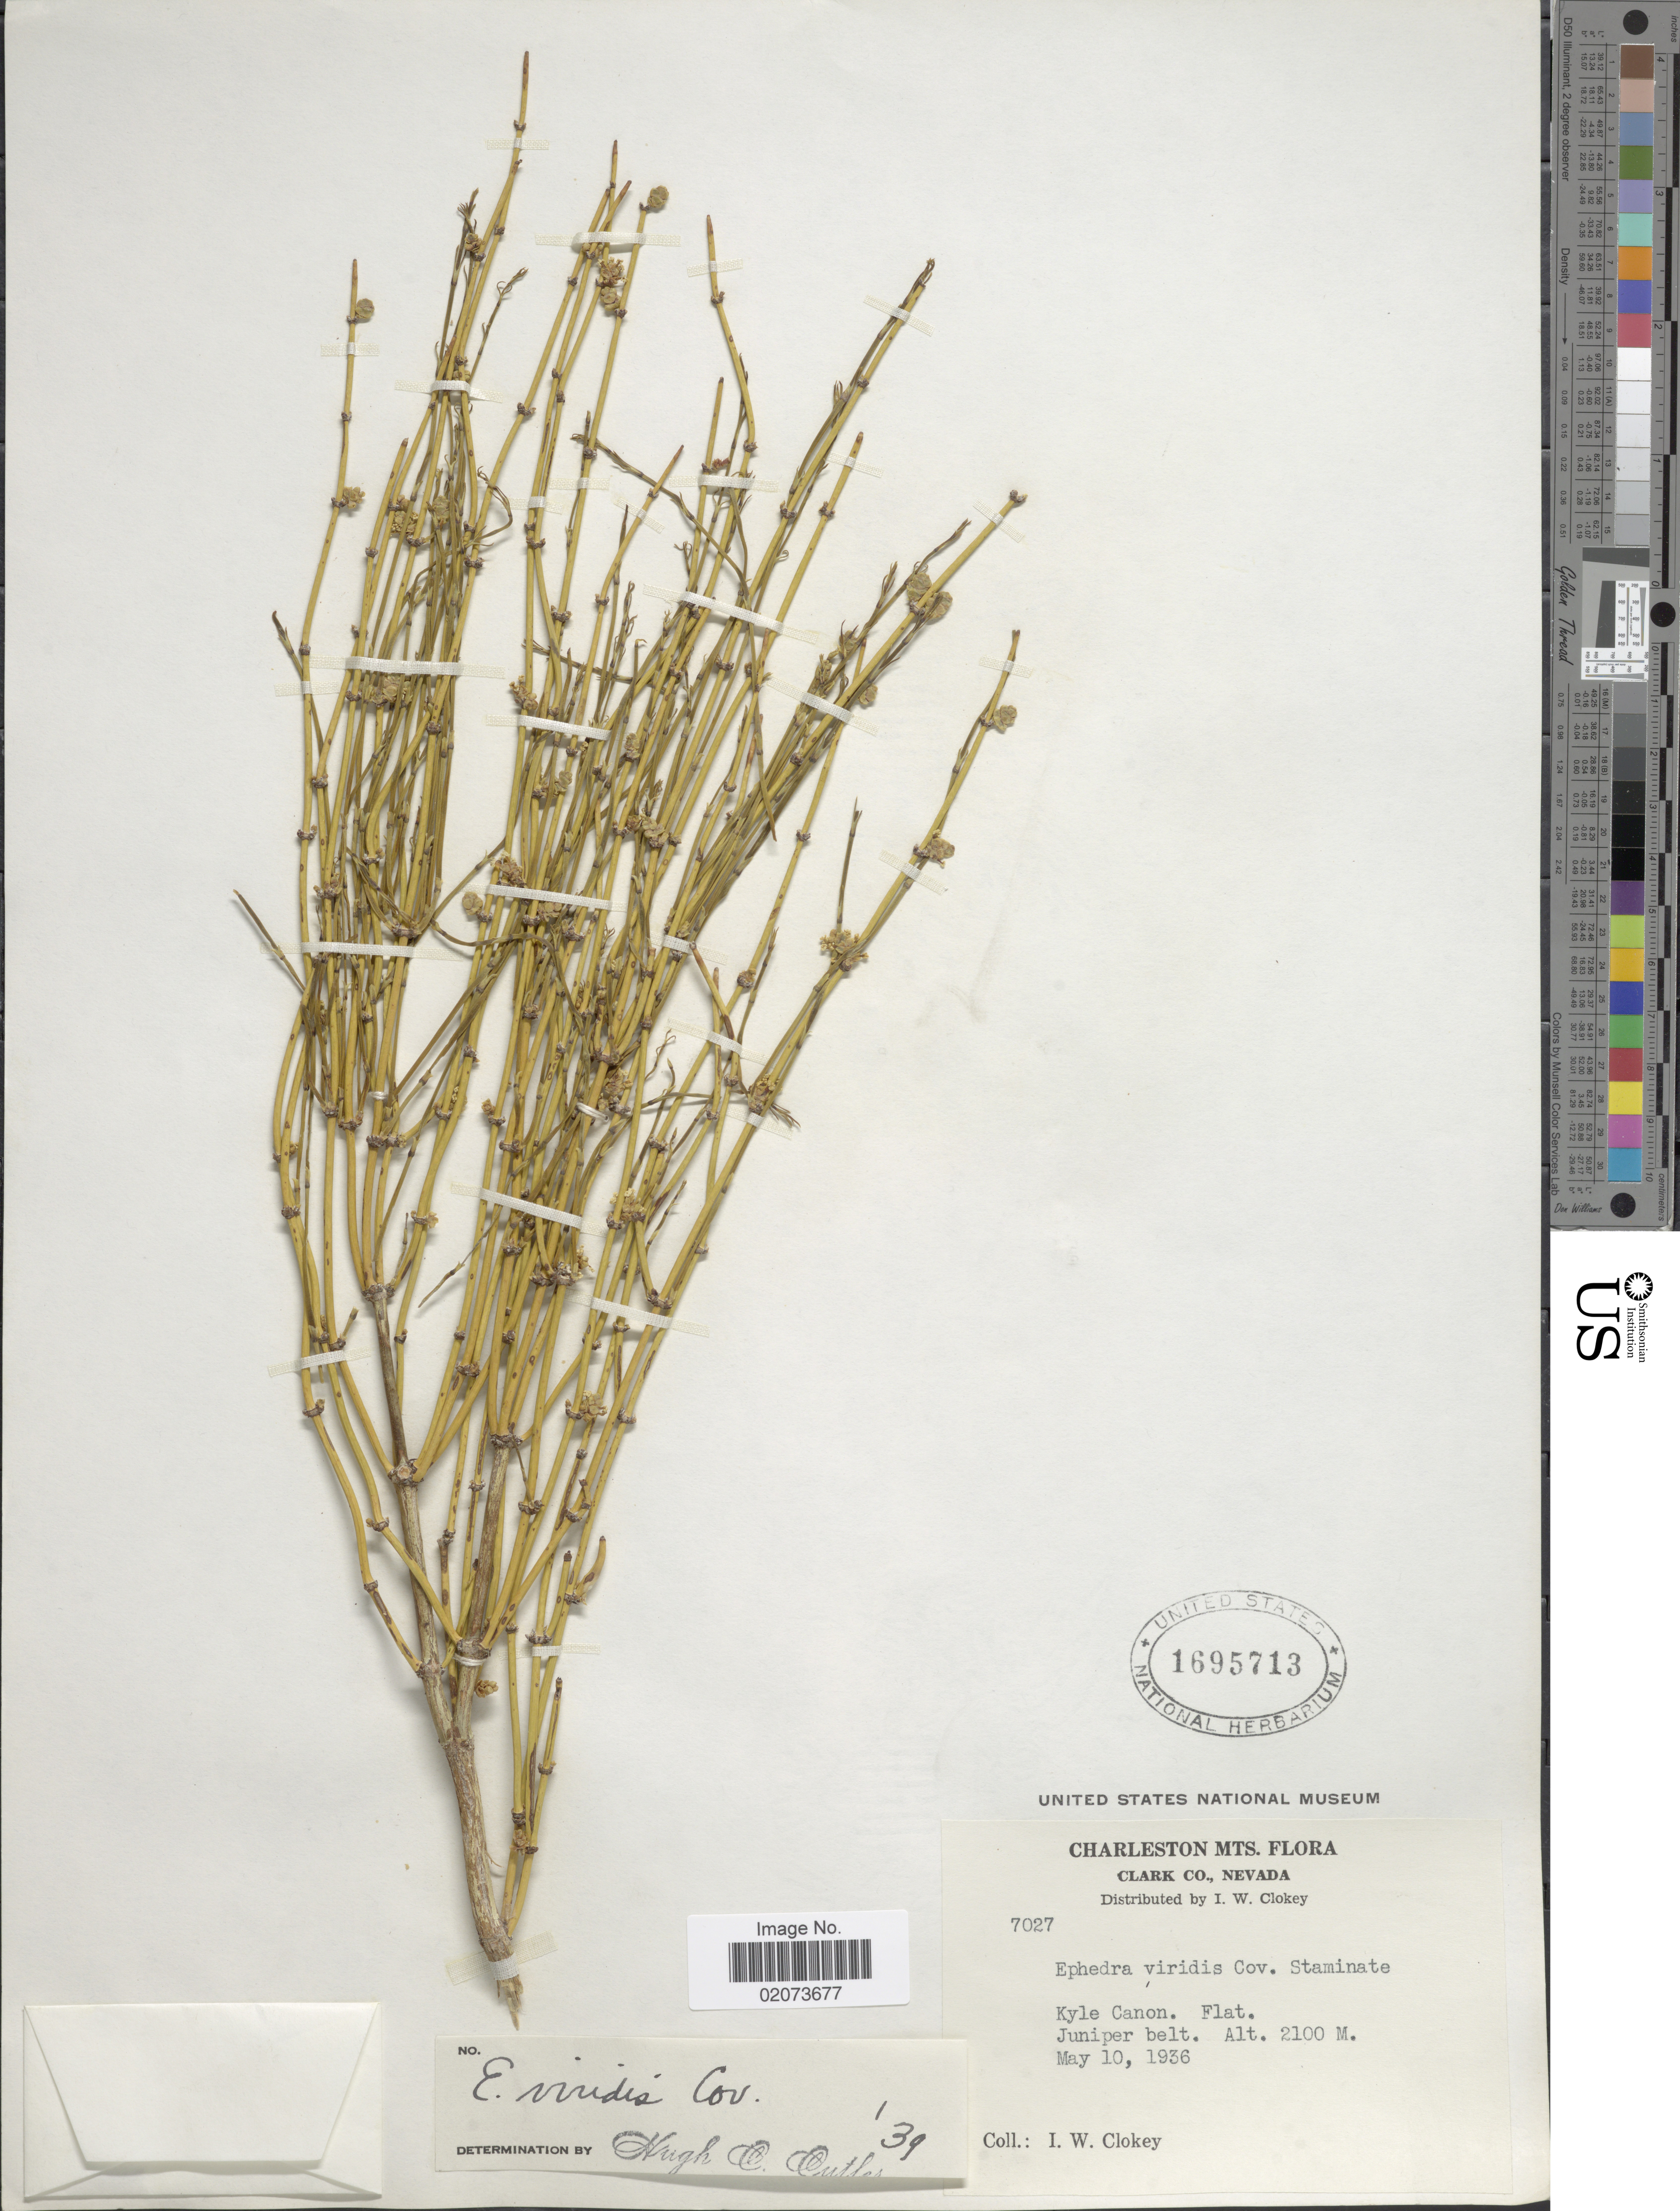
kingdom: Plantae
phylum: Tracheophyta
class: Gnetopsida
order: Ephedrales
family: Ephedraceae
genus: Ephedra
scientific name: Ephedra viridis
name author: Coville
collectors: I. W. Clokey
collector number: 7027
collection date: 1936-05-10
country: United States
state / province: Nevada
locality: Charleston Mts., Clark Co., Kyle Canon, Juniper belt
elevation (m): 2100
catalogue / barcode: US 1695713